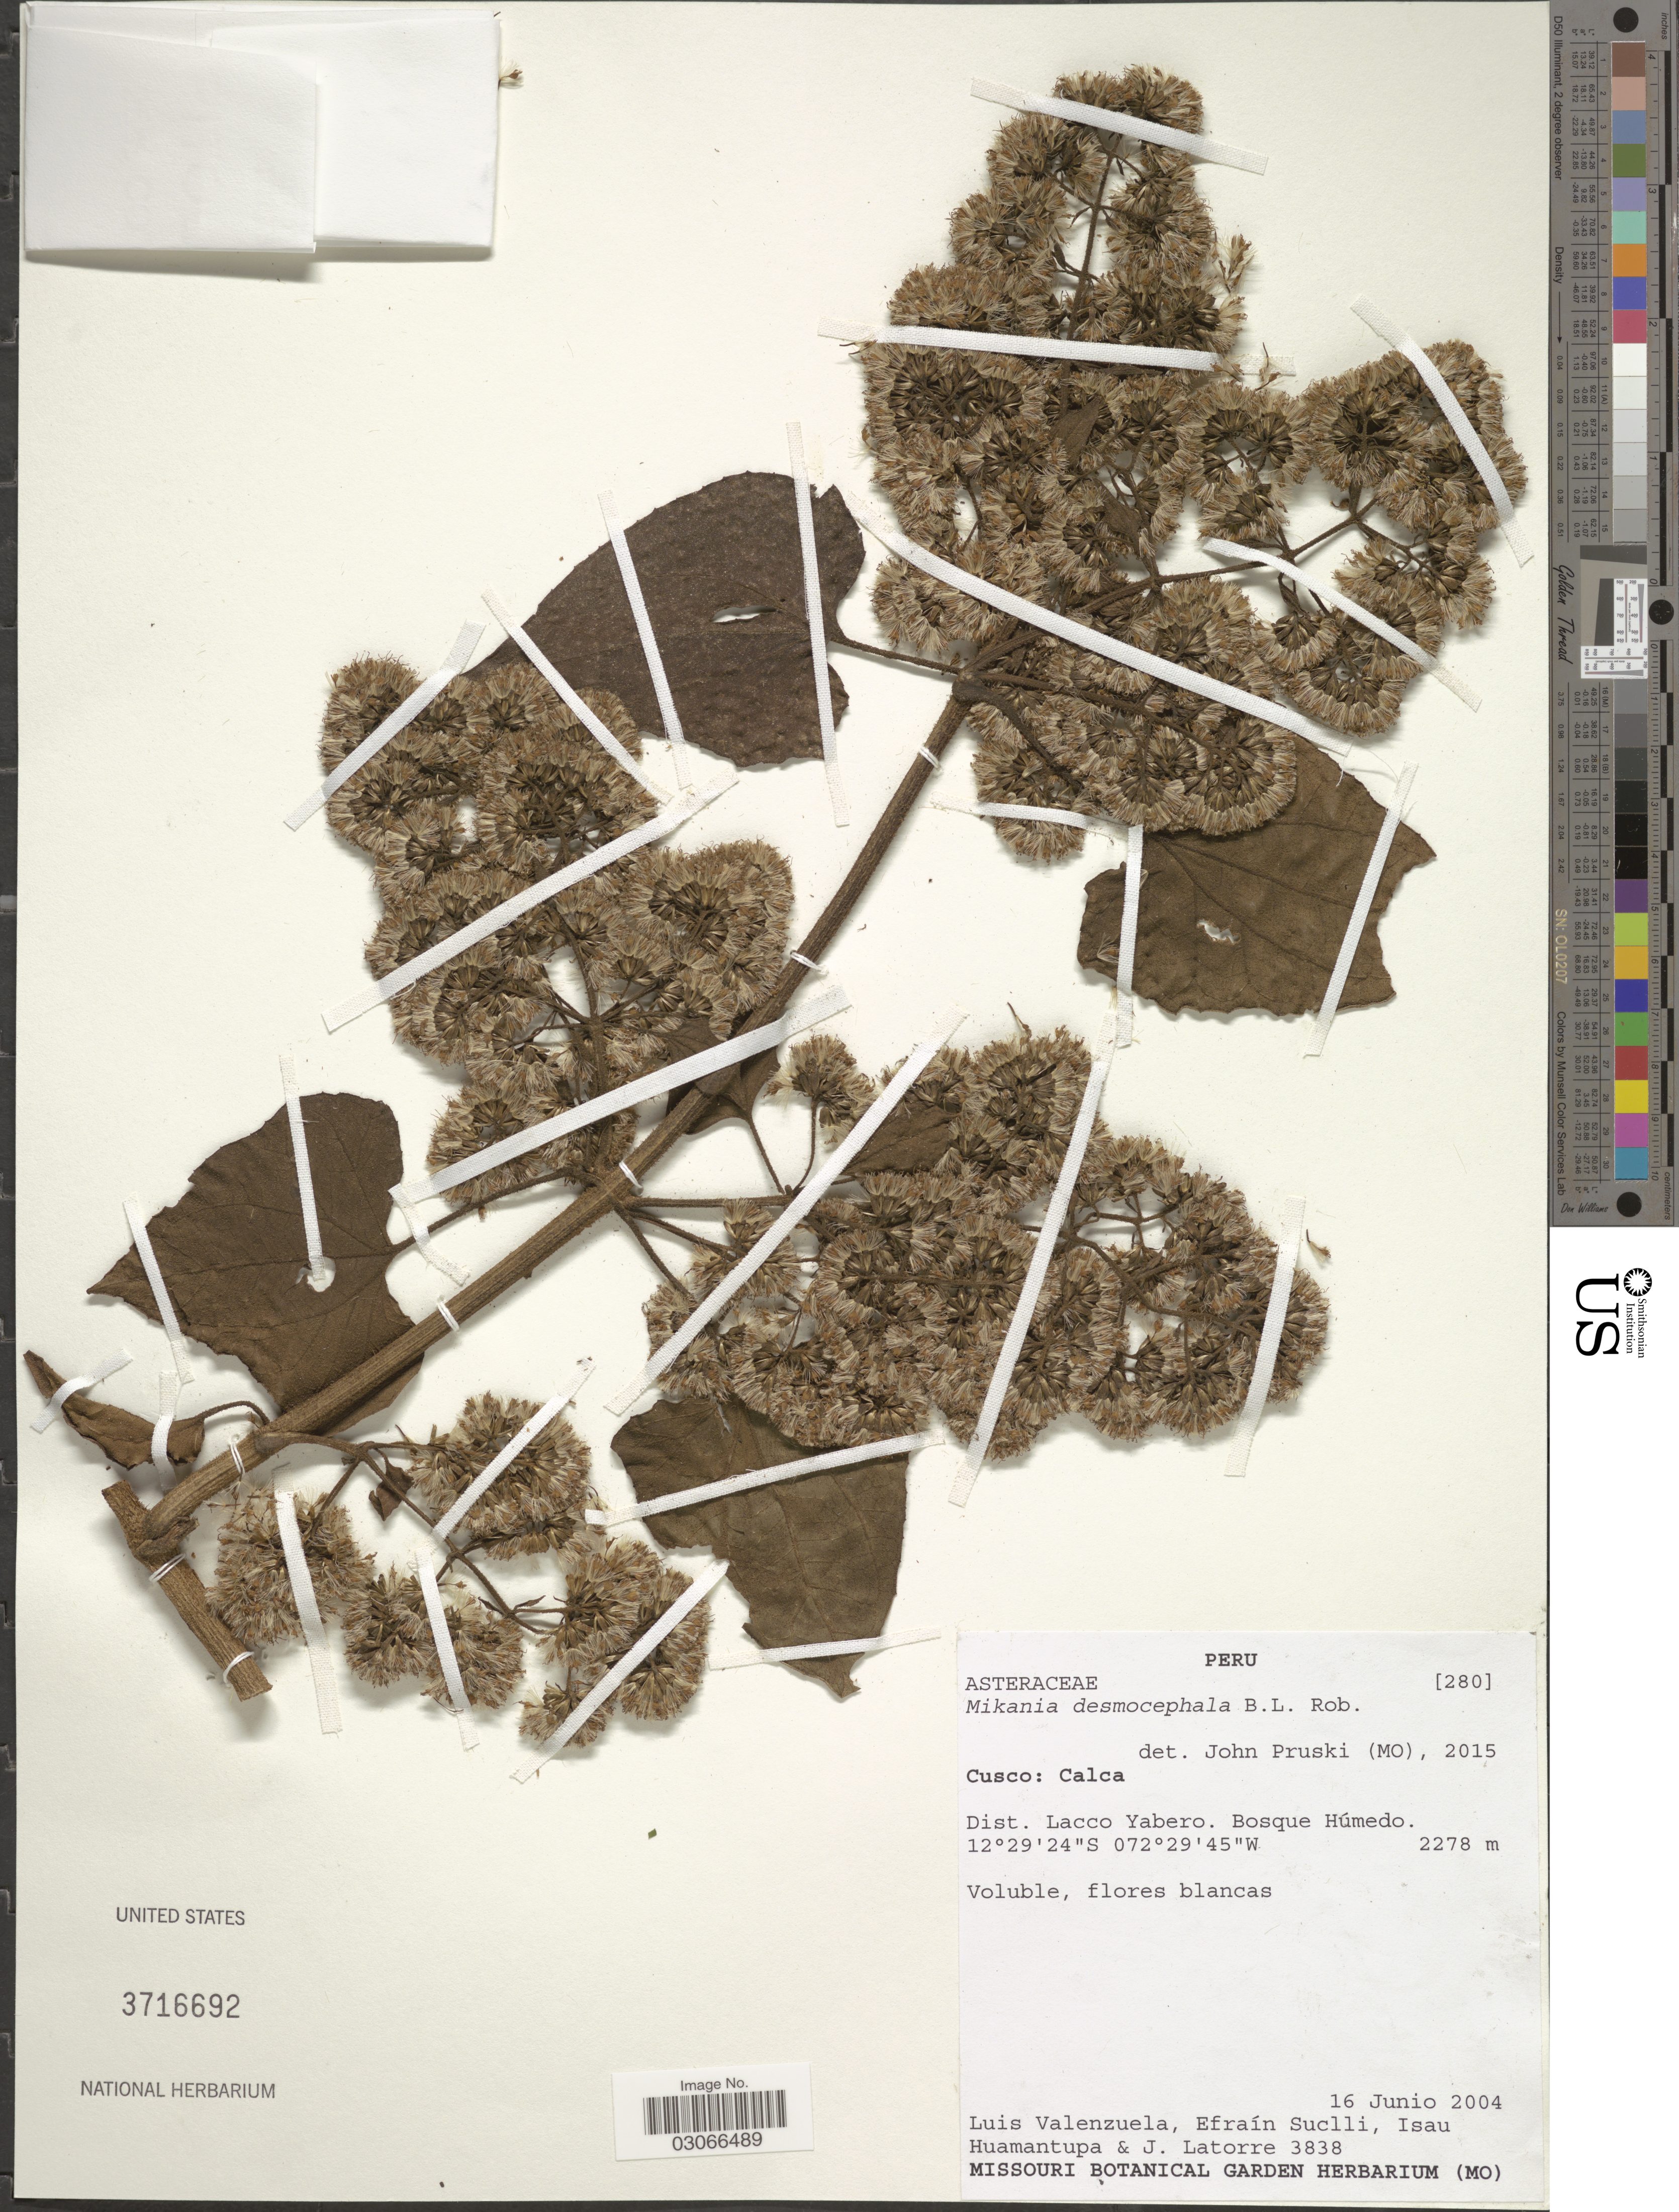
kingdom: Plantae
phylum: Tracheophyta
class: Magnoliopsida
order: Asterales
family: Asteraceae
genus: Mikania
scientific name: Mikania desmocephala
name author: B.L. Rob.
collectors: L. Valenzuela, E. Suclli, I. Huamantupa & J. Latorre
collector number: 3838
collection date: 2004-06-16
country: Peru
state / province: Cusco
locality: Calca. Dist. Lacco Yabero. Bosque Húmedo.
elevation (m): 2278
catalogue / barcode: US 3716692